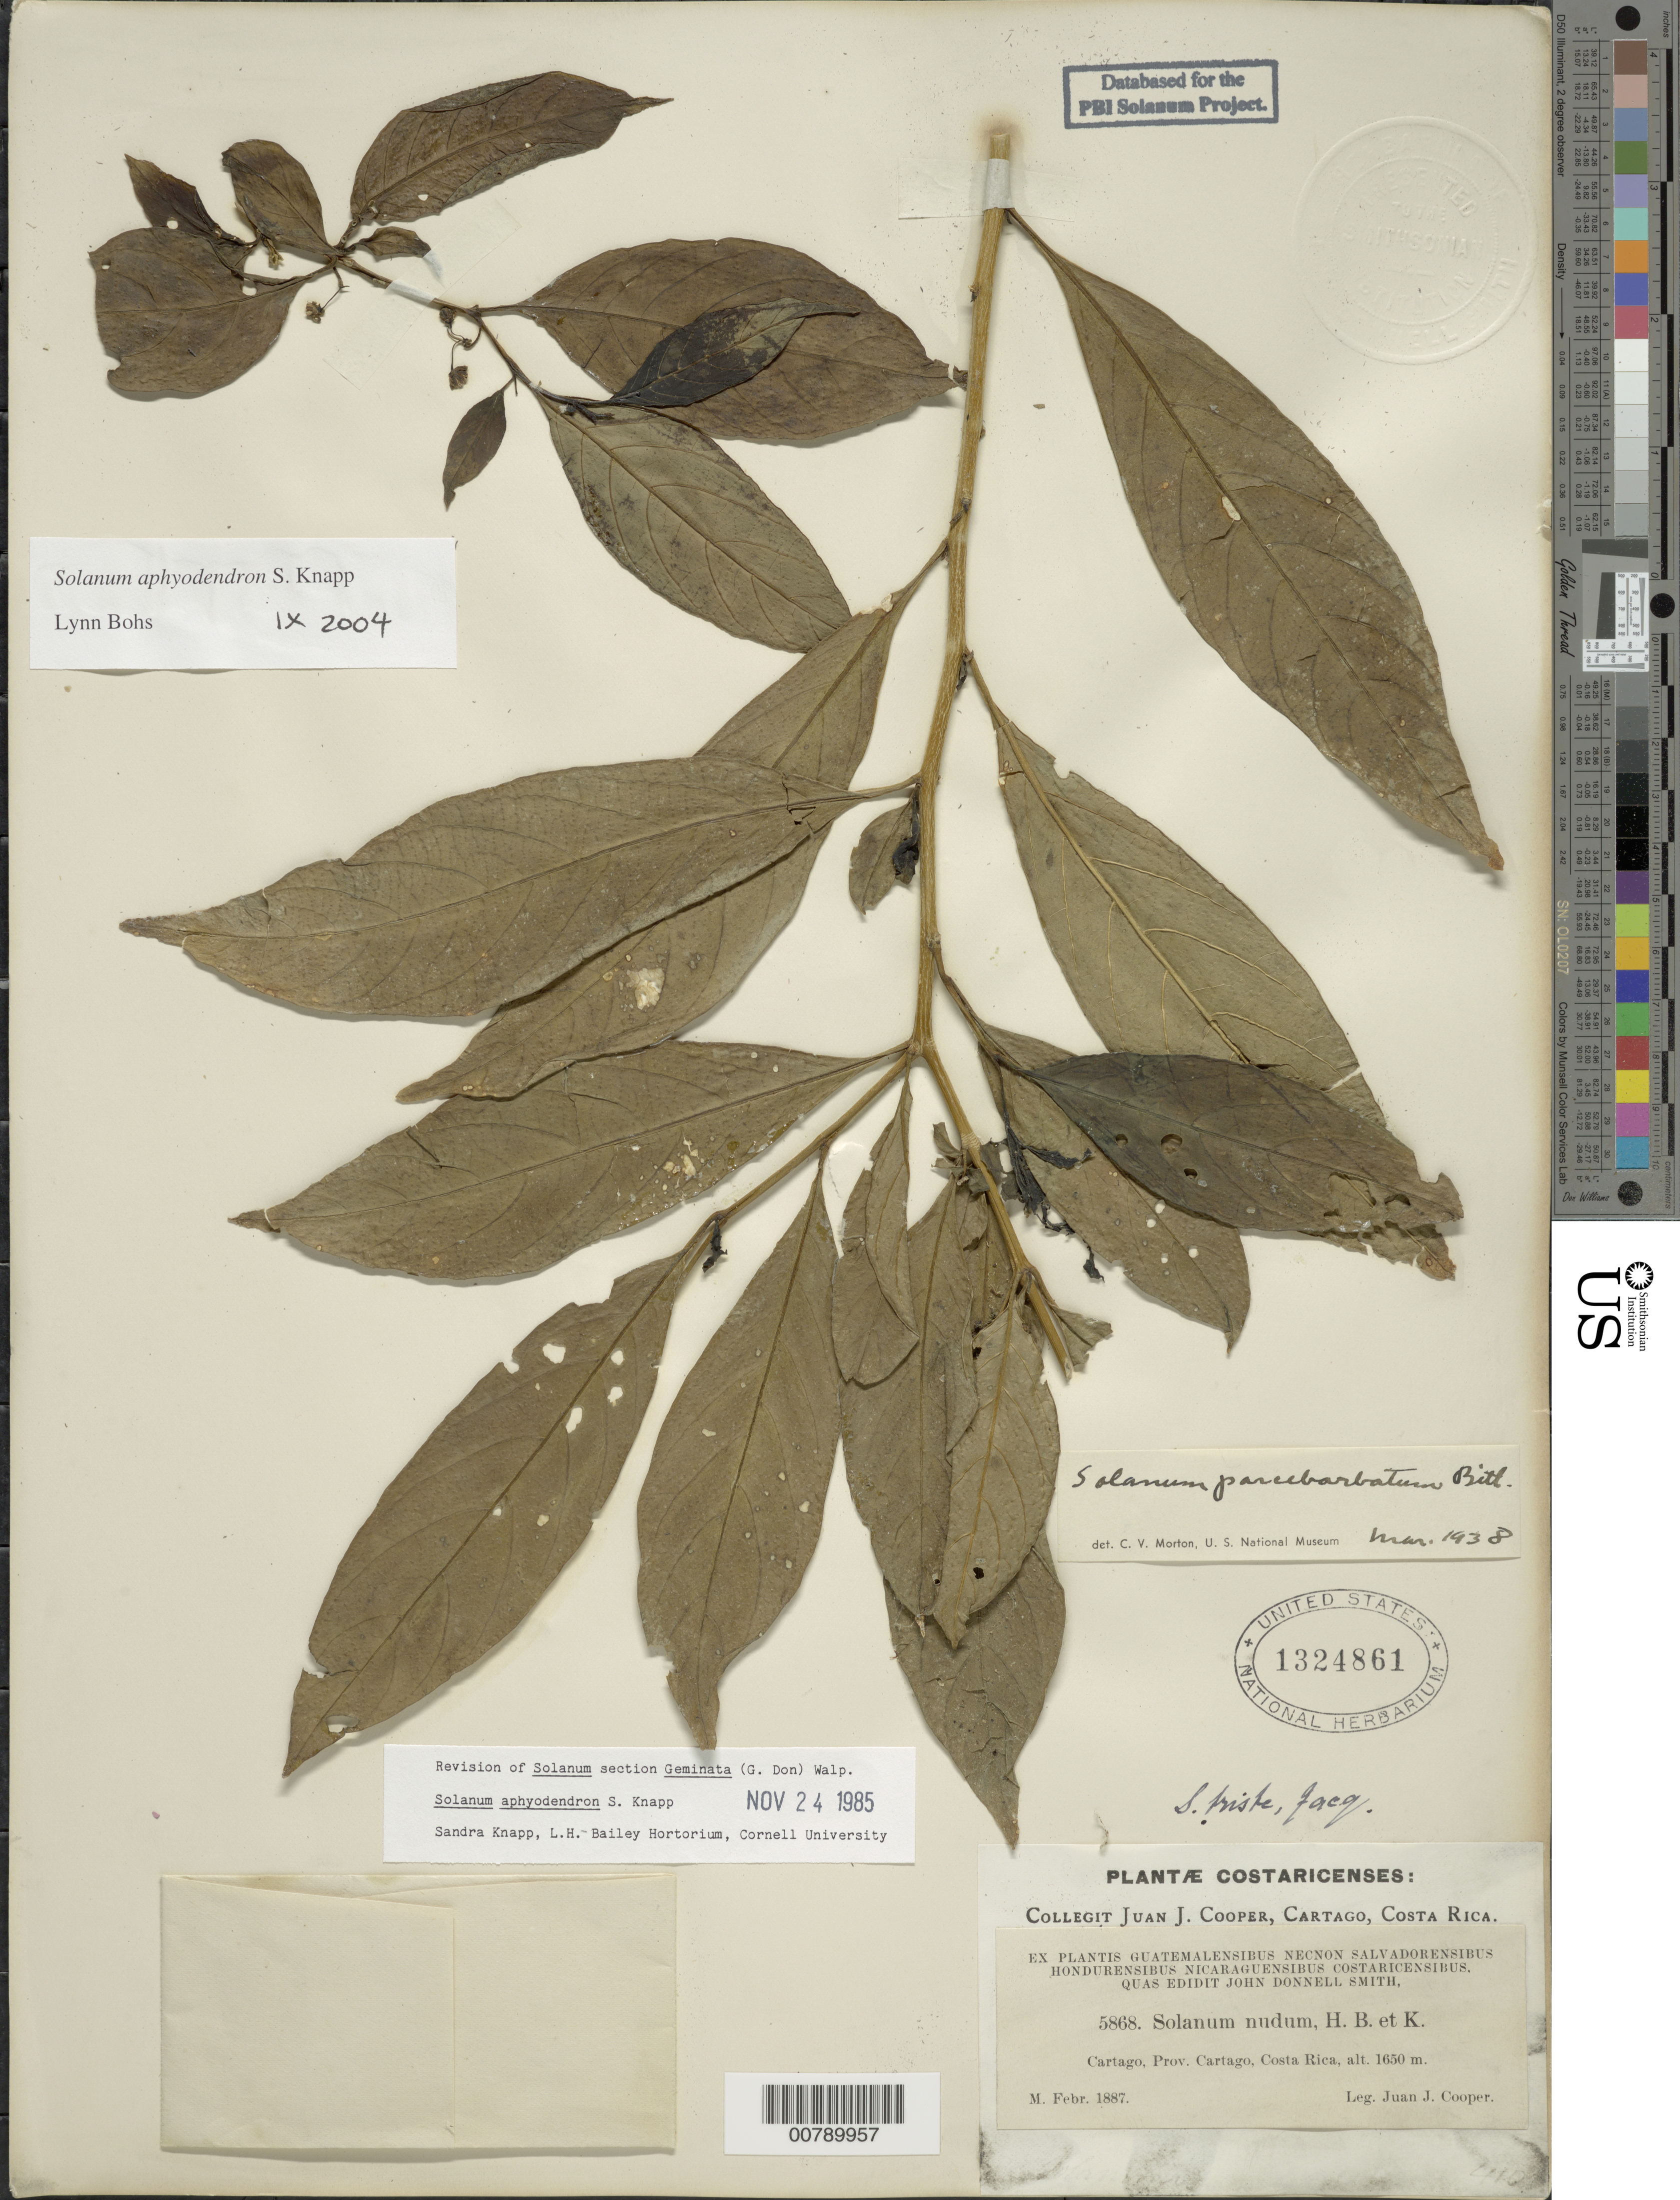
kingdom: Plantae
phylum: Tracheophyta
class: Magnoliopsida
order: Solanales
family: Solanaceae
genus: Solanum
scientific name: Solanum aphyodendron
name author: S. Knapp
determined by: Bohs, L. A.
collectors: J. J. Cooper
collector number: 5868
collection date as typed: Feb 1887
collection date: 1887-02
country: Costa Rica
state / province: Cartago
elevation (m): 1650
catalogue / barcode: US 1324861